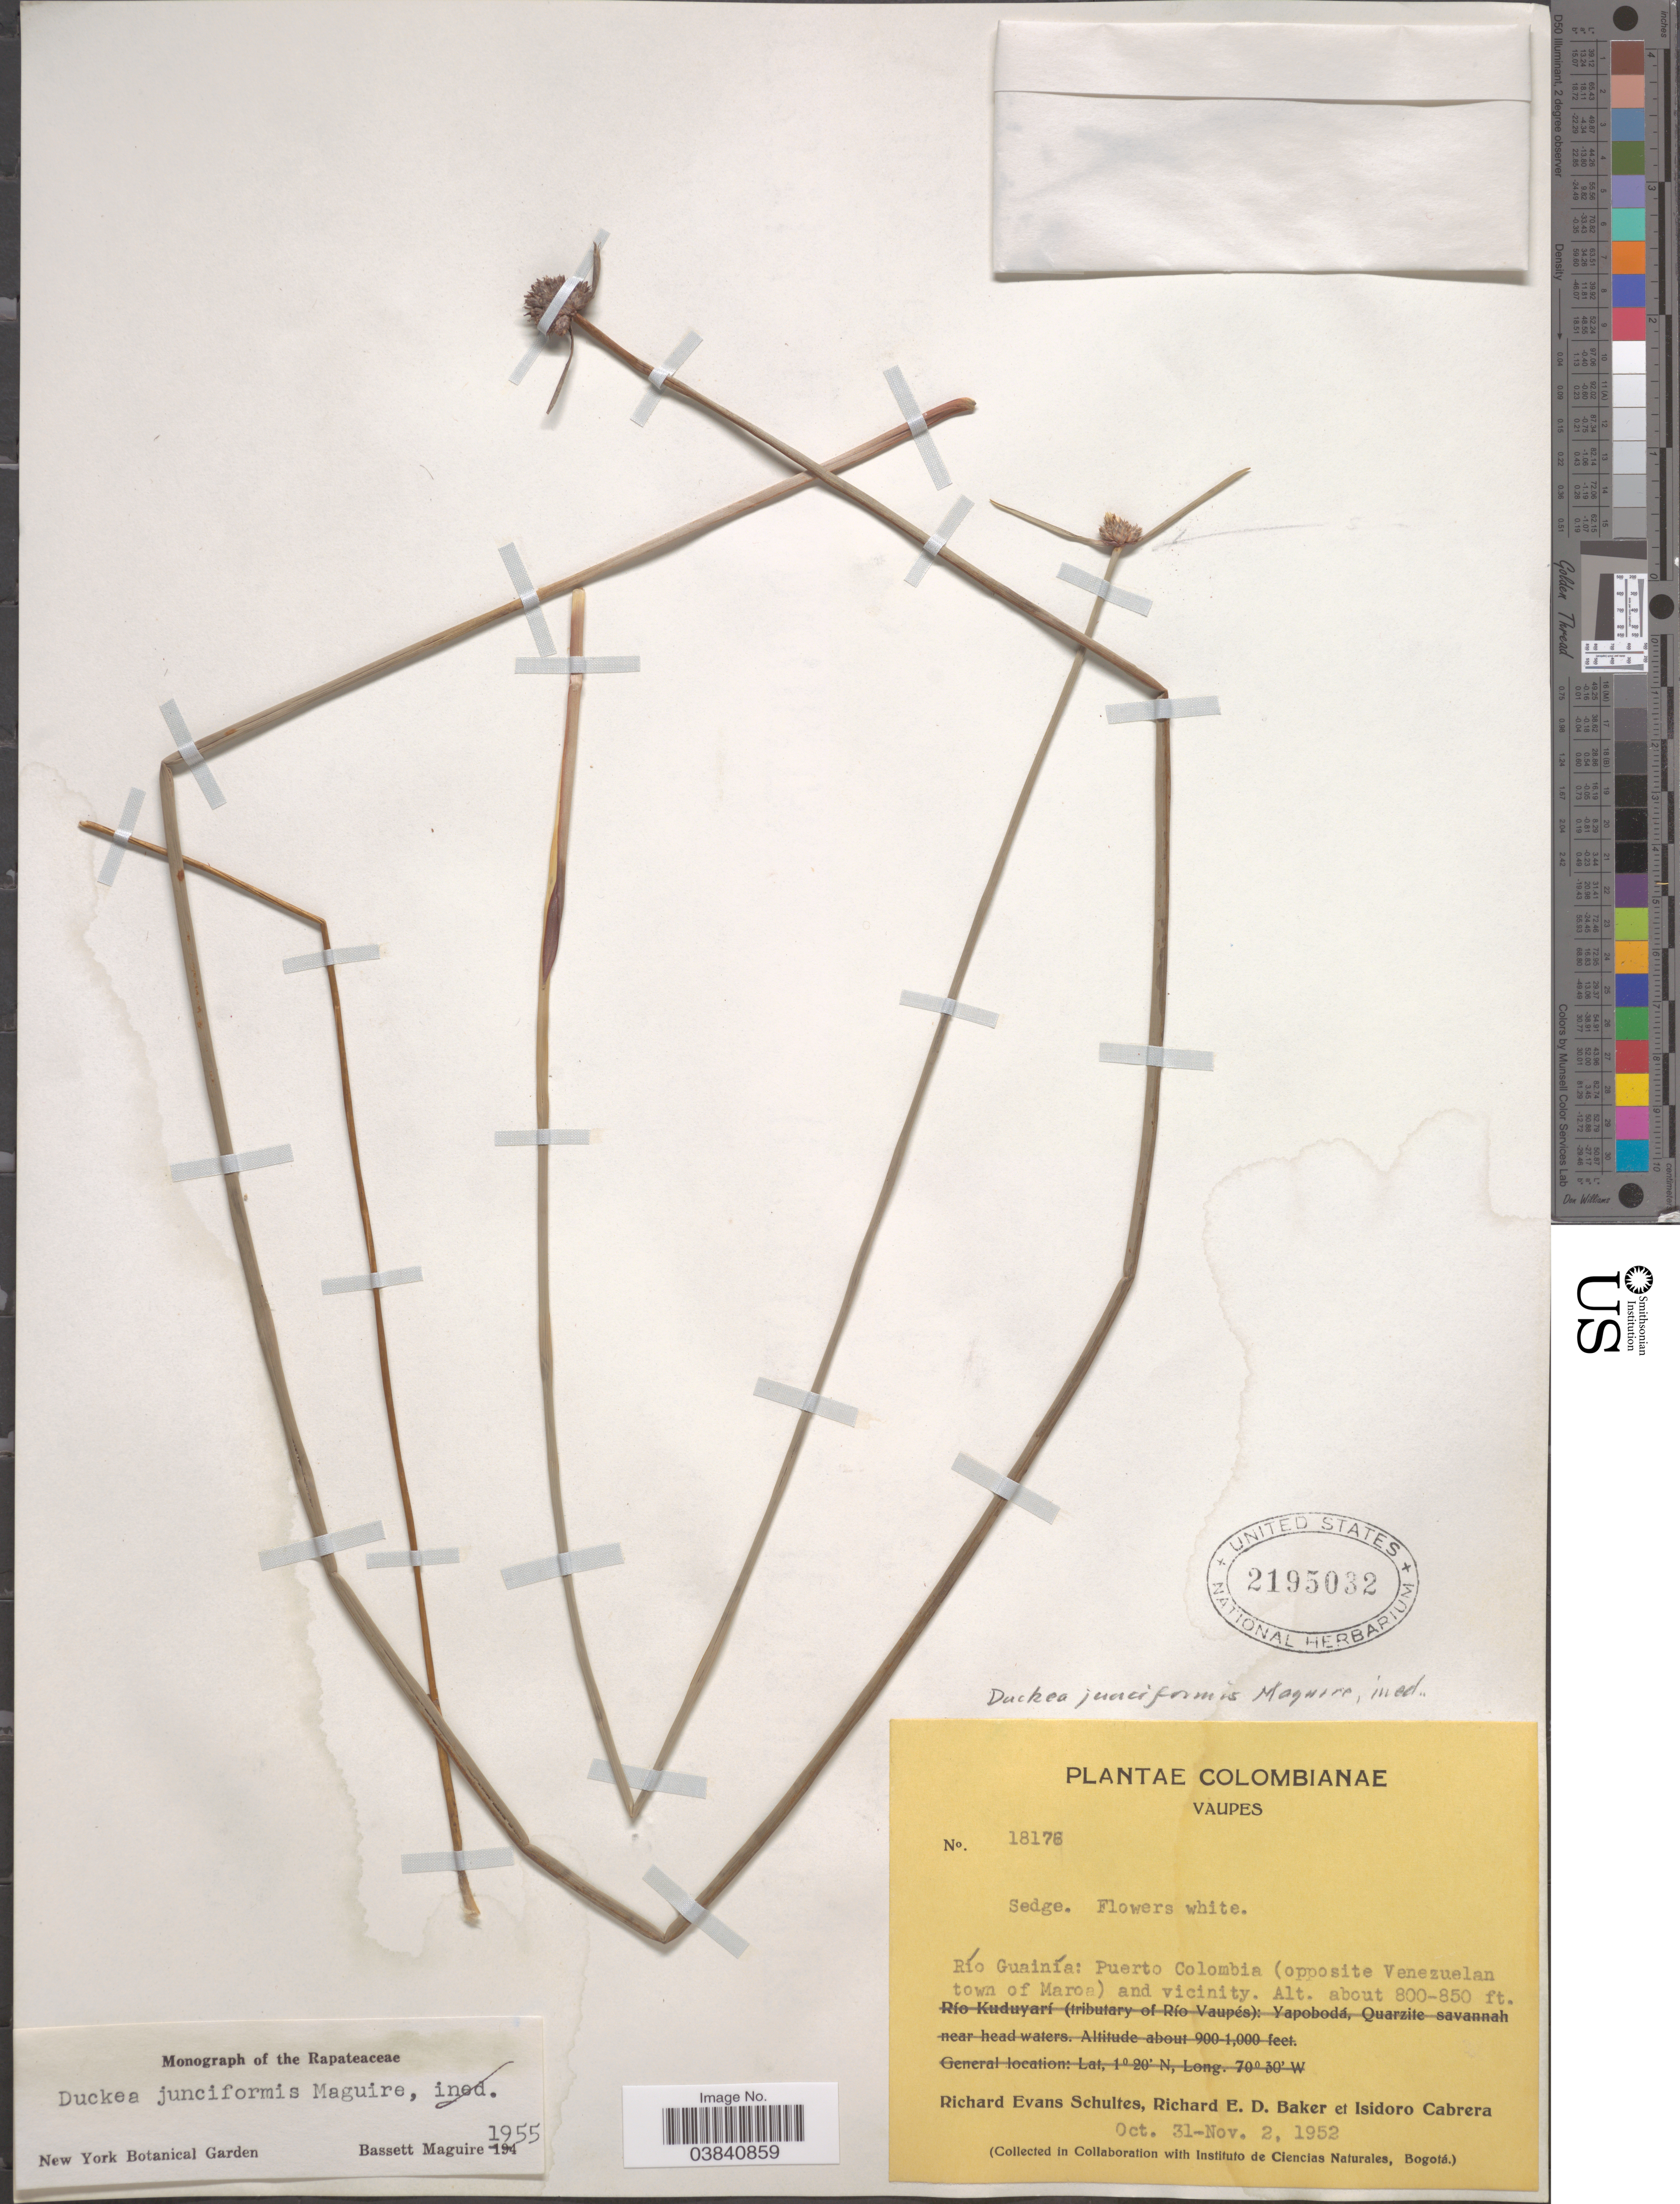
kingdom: Plantae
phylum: Tracheophyta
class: Liliopsida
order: Poales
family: Rapateaceae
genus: Duckea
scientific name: Duckea junciformis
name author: Maguire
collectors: R. E. Schultes, R. E. D. Baker & I. Cabrera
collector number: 18176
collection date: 1952-10-31/1952-11-02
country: Colombia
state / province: Vaupés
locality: Río Guainía: Puerto Colombia (opposite Venezuelan town of Maroa) and vicinity.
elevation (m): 244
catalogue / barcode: US 2195032